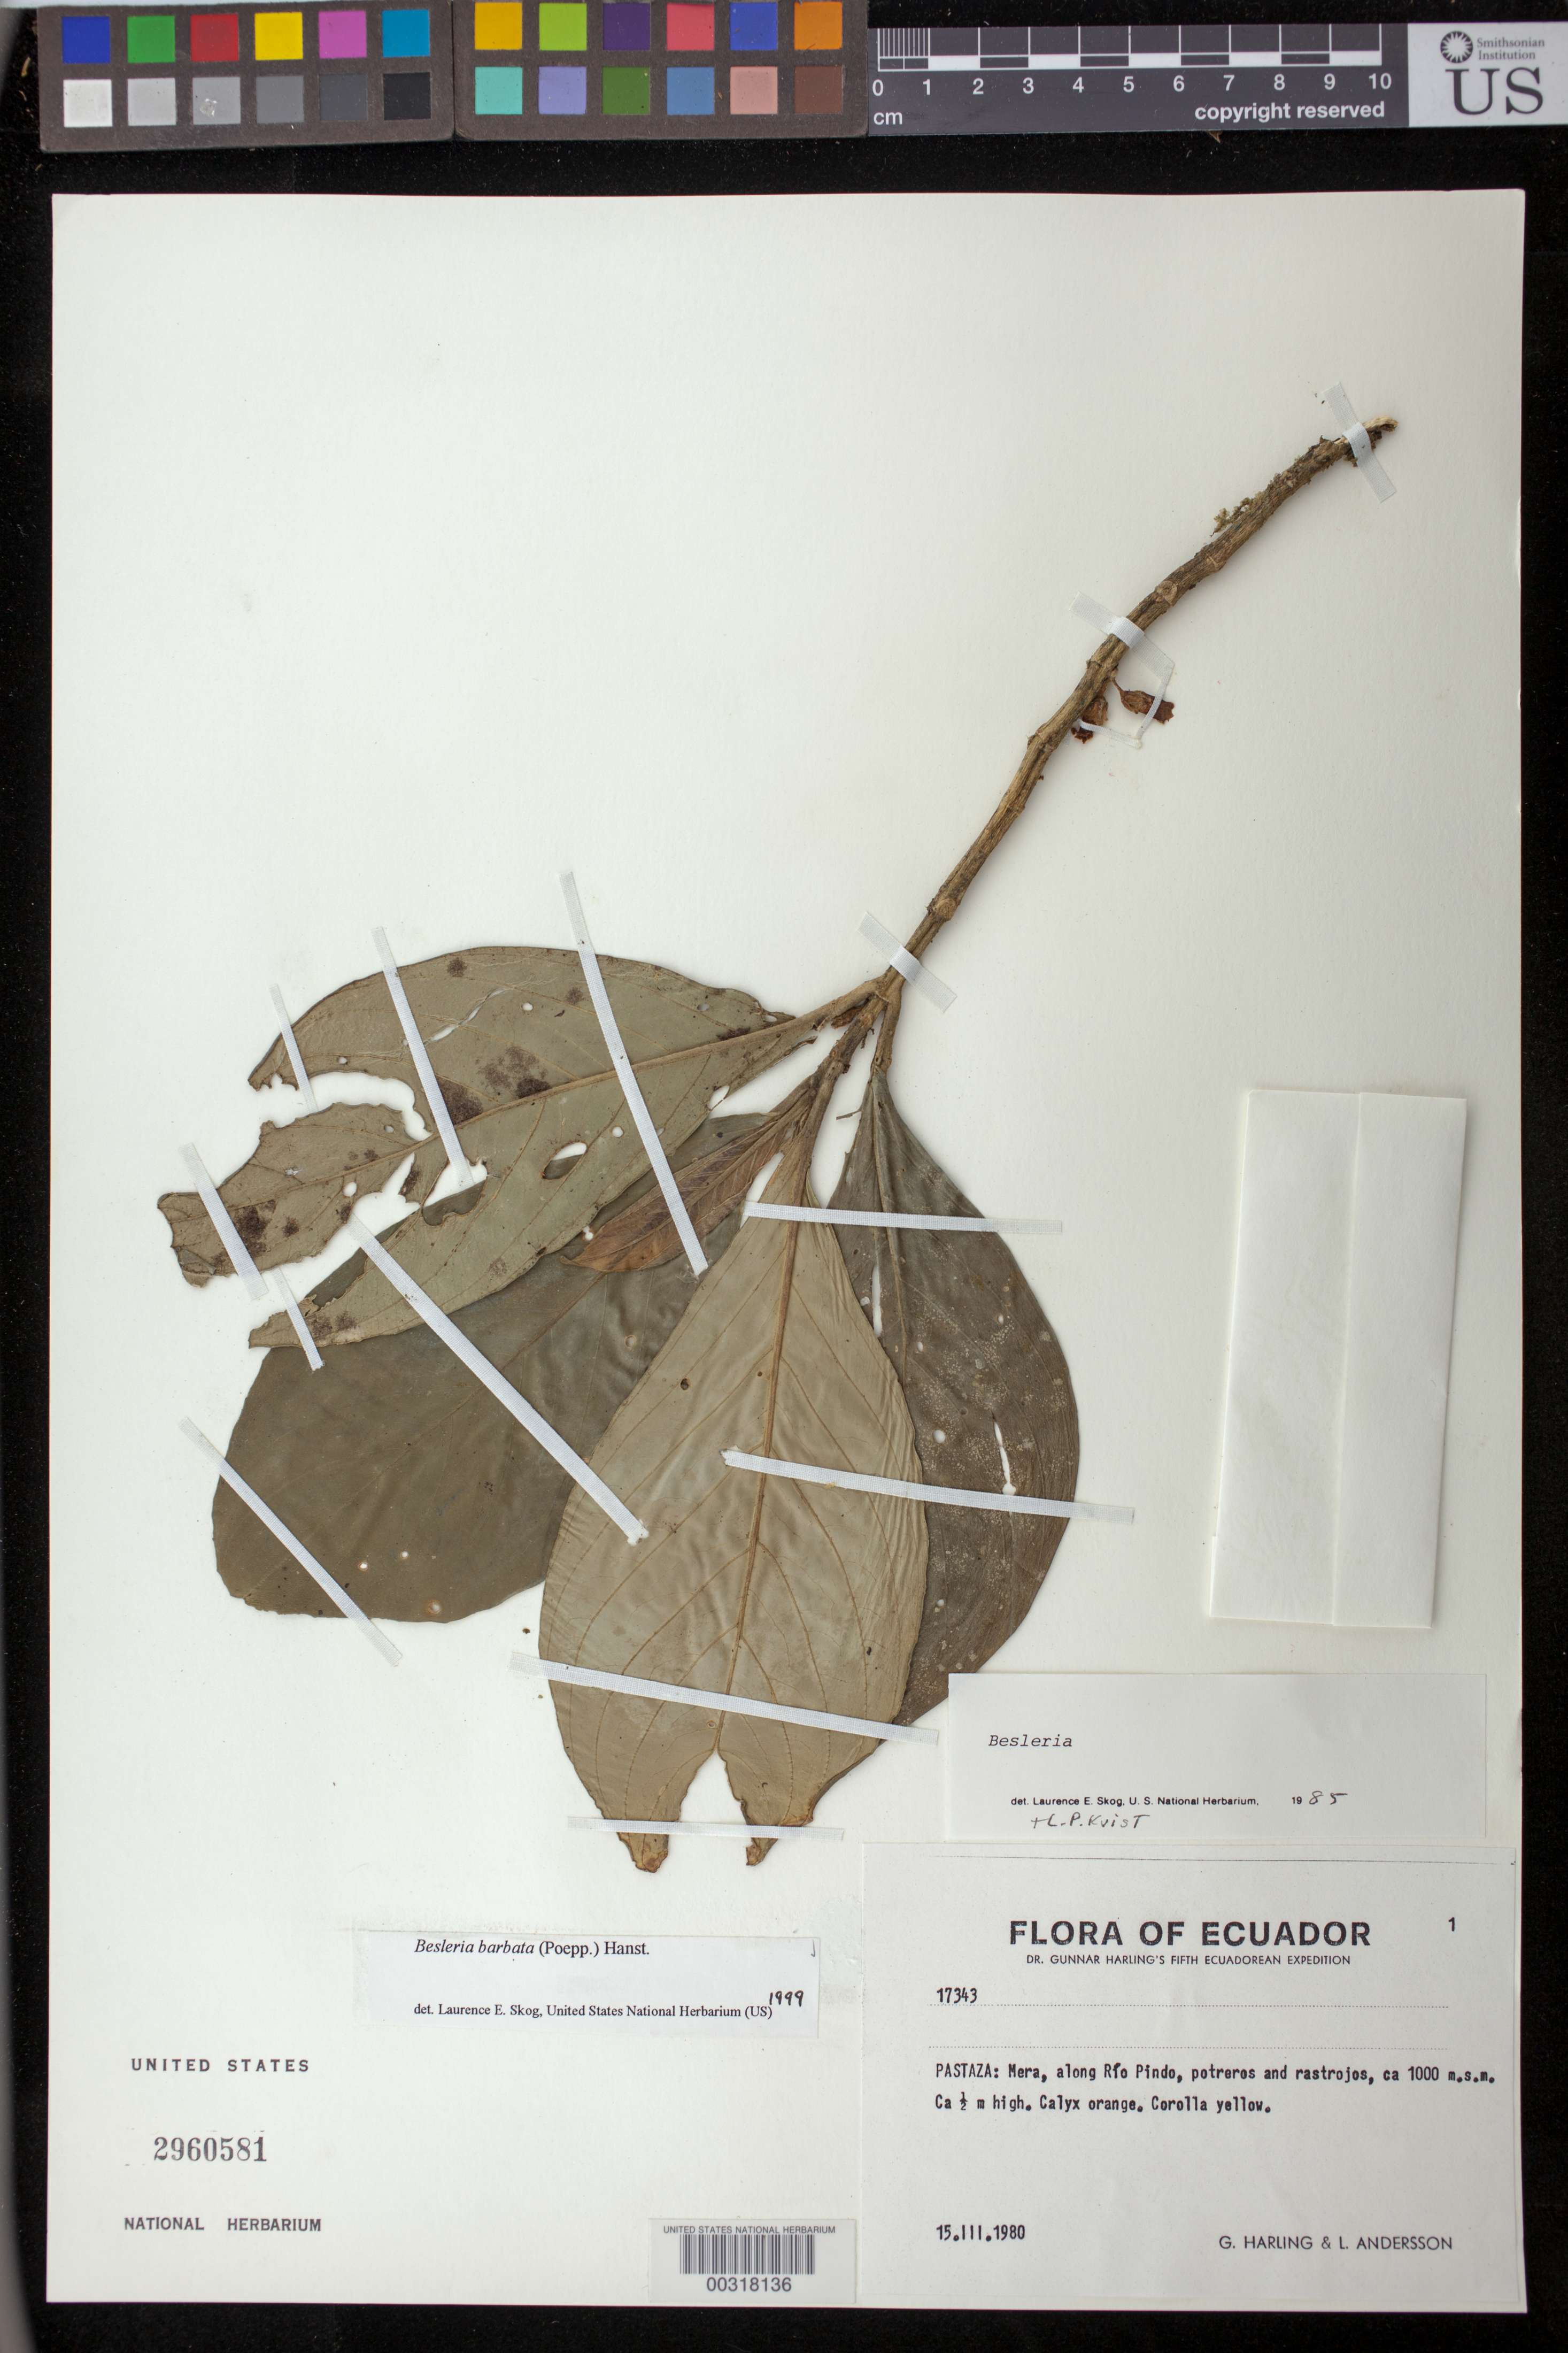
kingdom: Plantae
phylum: Tracheophyta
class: Magnoliopsida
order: Lamiales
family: Gesneriaceae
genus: Besleria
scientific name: Besleria barbata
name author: (Poepp.) Hanst.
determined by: Skog, Laurence E.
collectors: G. Harling & L. Andersson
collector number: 17343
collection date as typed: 15 Mar 1980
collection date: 1980-03-15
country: Ecuador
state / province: Pastaza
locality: Mera, along Río Pindo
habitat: Potreros and rastrojos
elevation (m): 1000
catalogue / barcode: US 2960581